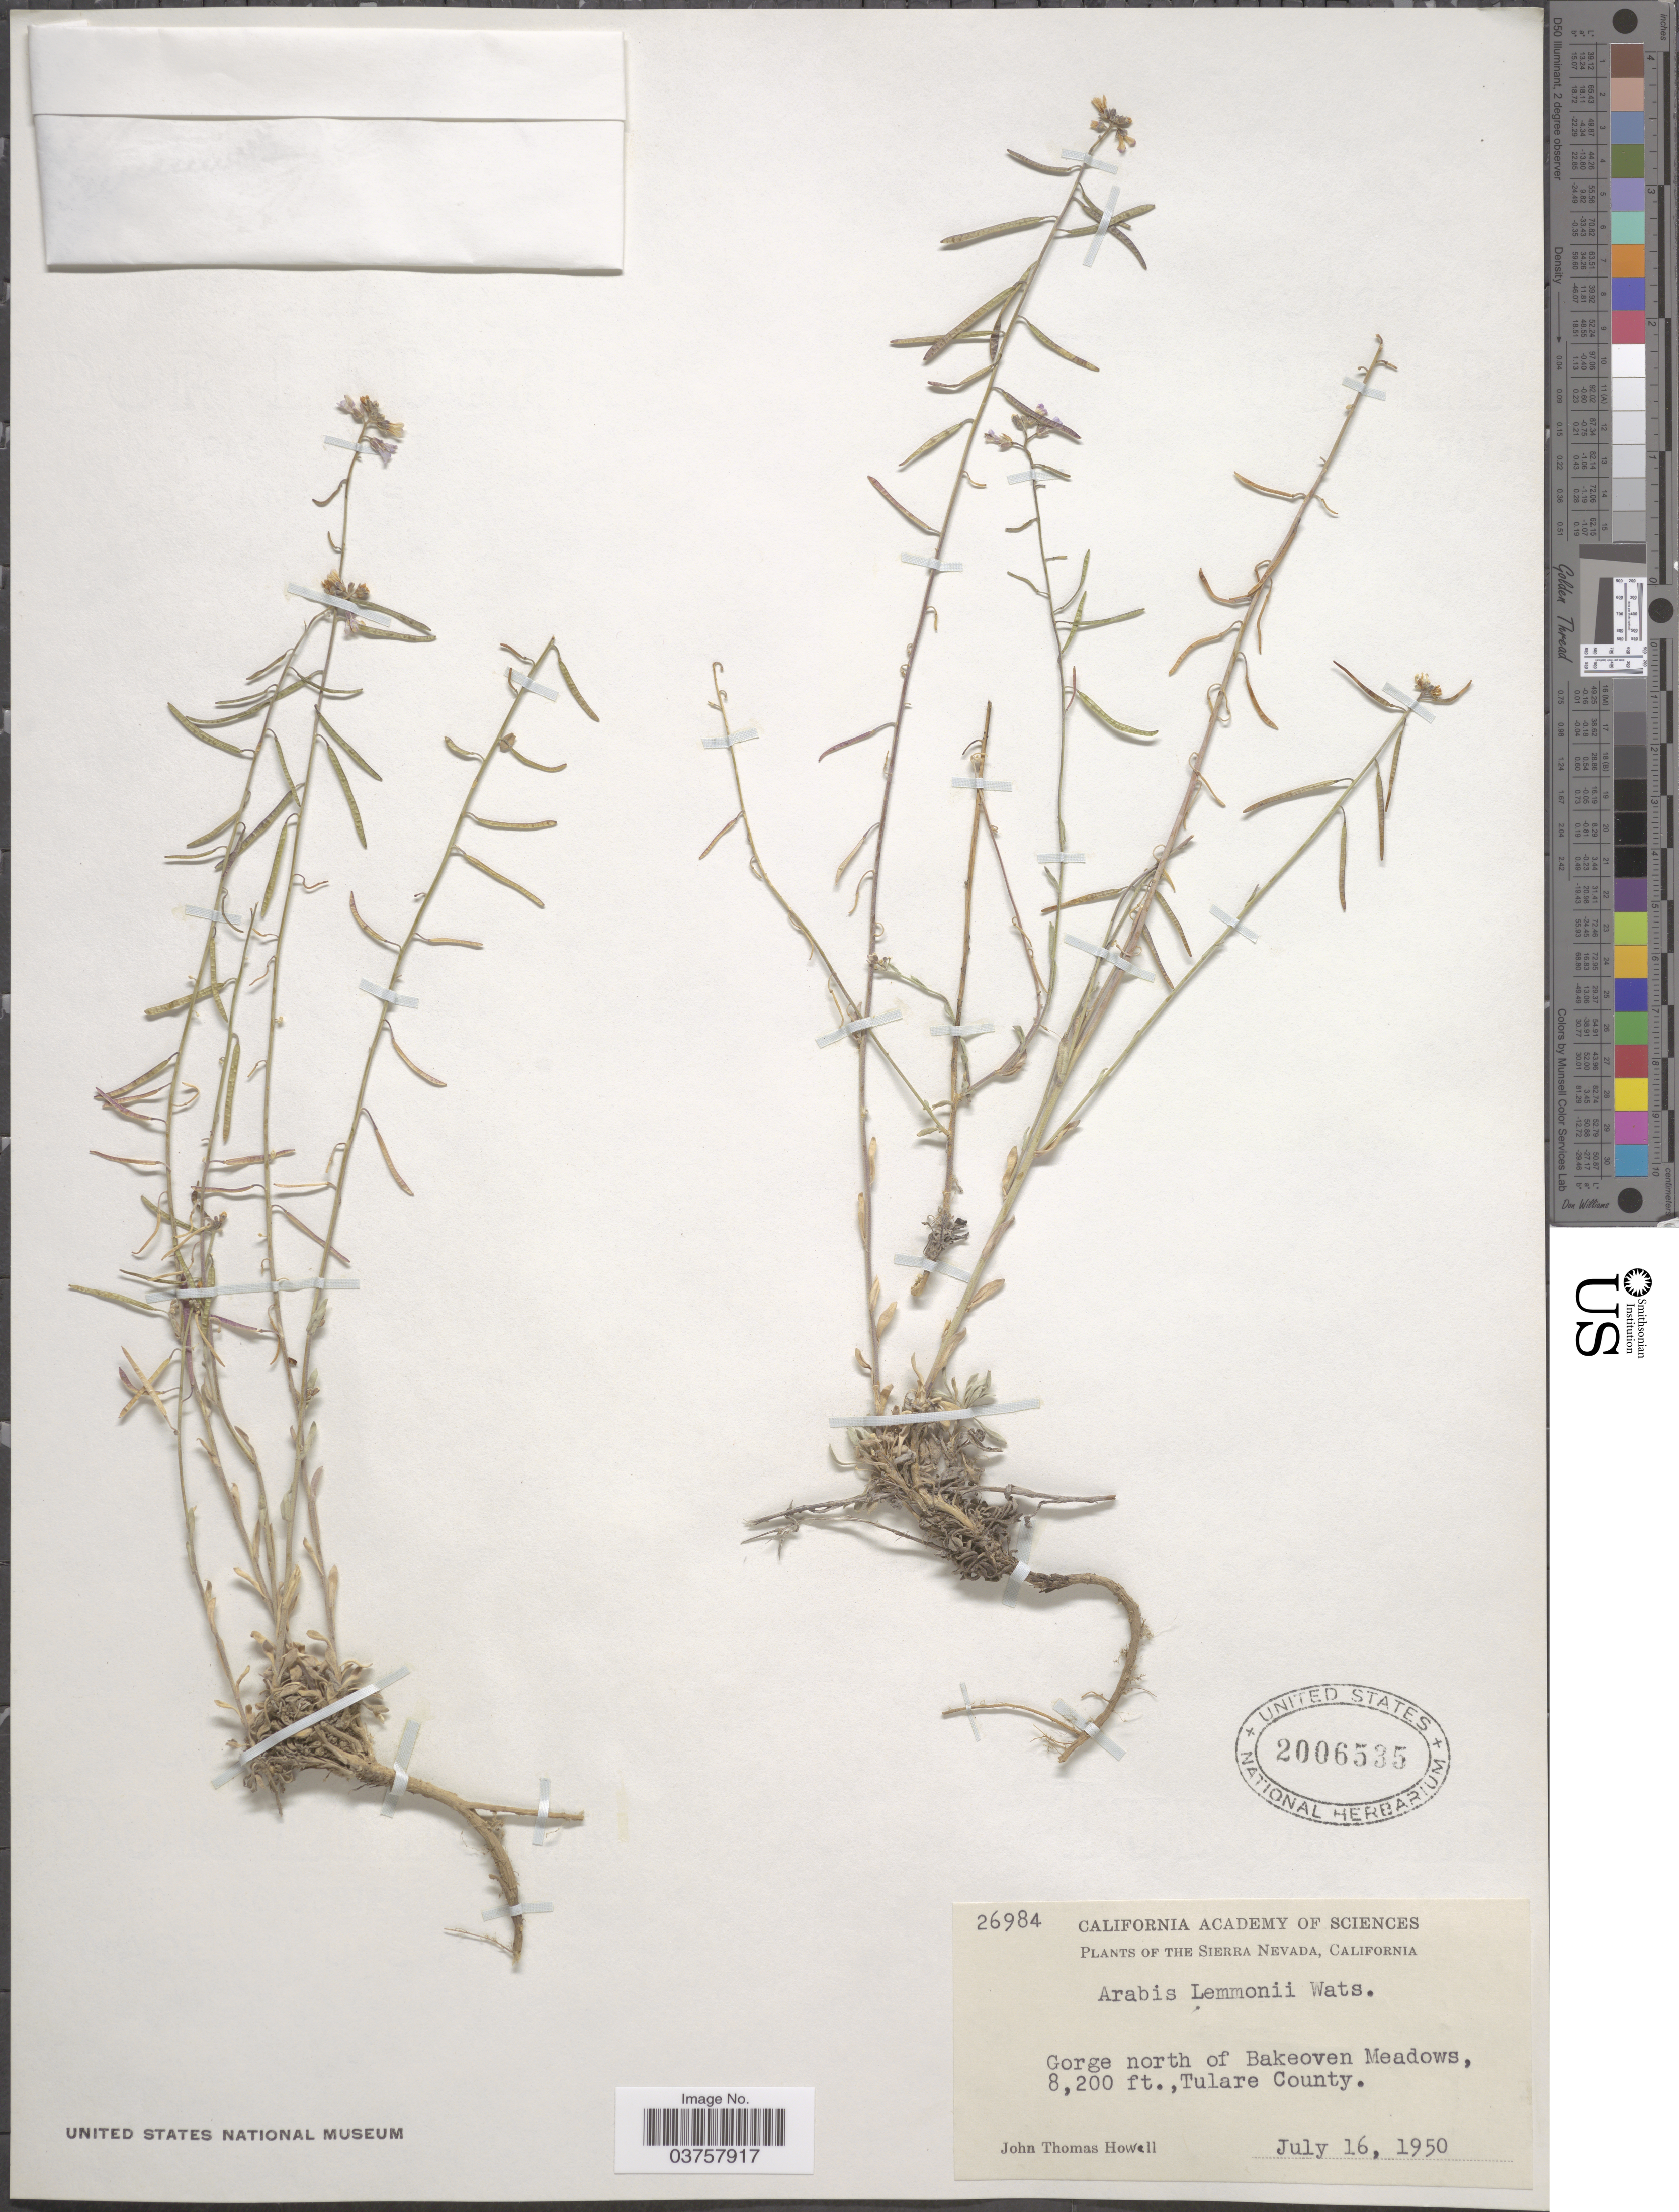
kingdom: Plantae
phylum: Tracheophyta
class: Magnoliopsida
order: Brassicales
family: Brassicaceae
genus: Arabis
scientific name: Arabis lemmonii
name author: S. Watson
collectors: J. T. Howell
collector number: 26984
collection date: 1950-07-16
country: United States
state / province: California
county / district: Tulare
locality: The Sierra Nevada, Gorge north of Bakeoven Meadows. Tulare County.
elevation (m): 2499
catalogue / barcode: US 2006535